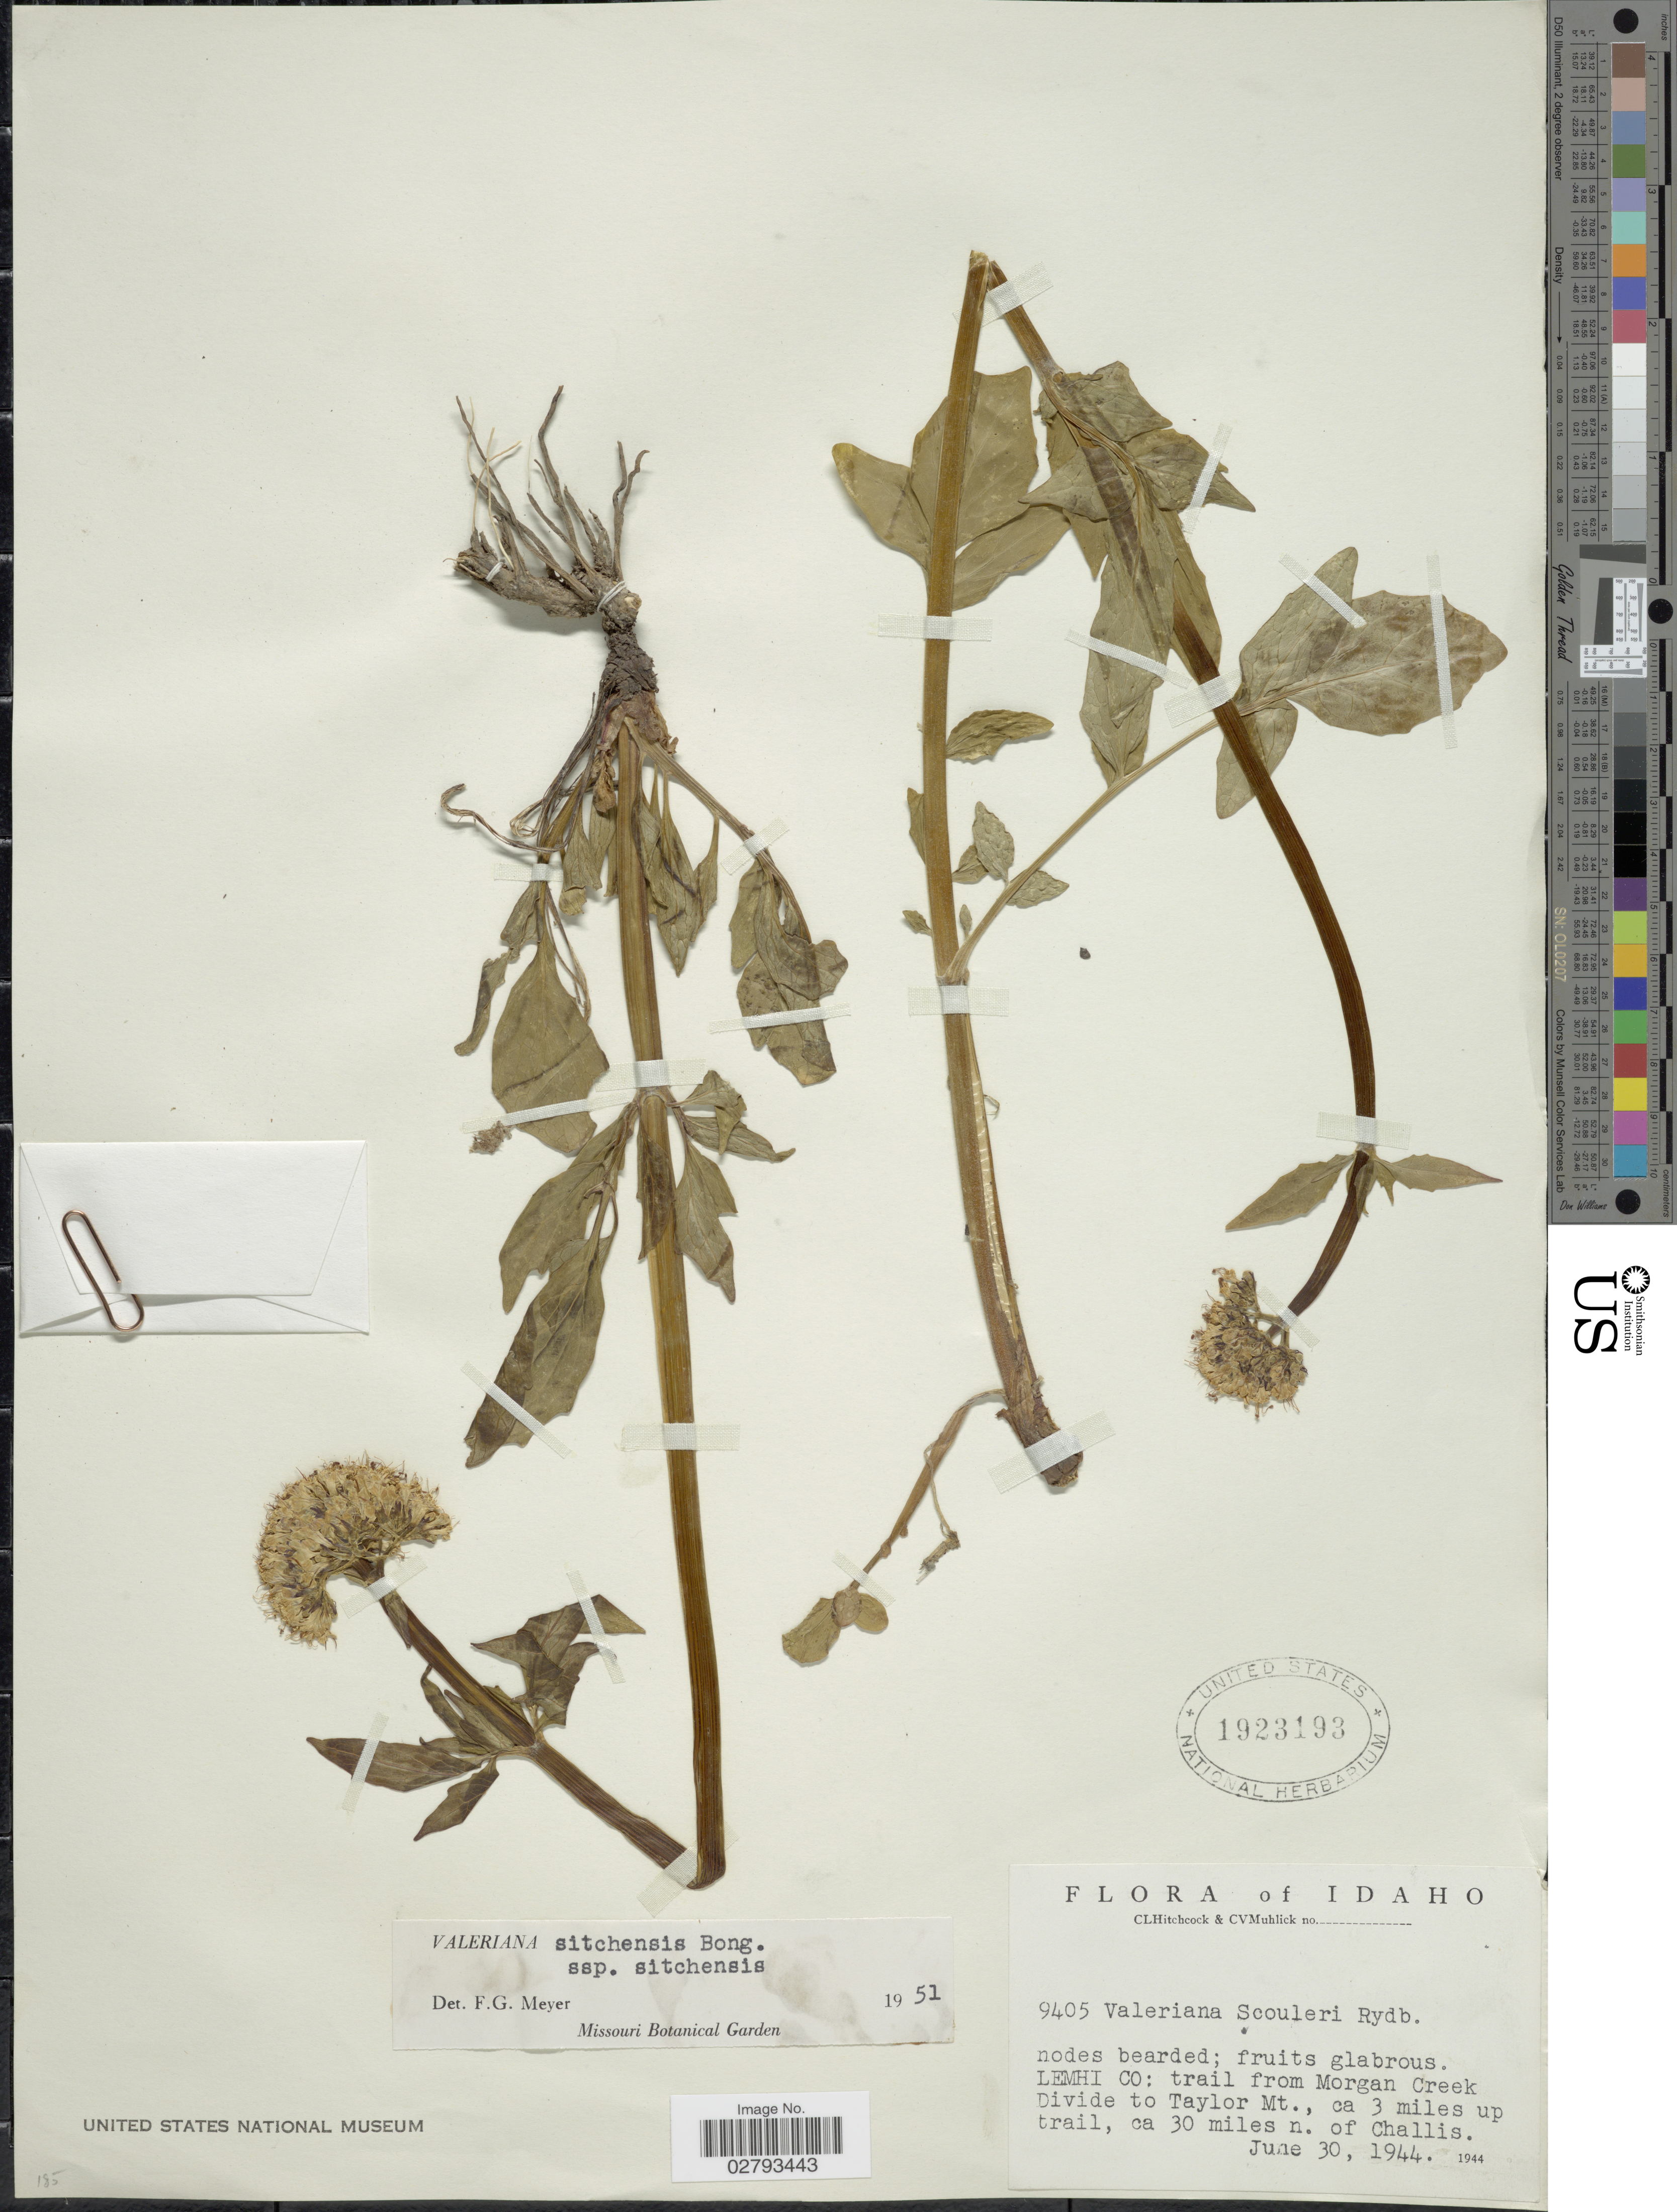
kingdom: Plantae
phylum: Tracheophyta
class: Magnoliopsida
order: Dipsacales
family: Caprifoliaceae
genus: Valeriana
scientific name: Valeriana sitchensis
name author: Bong.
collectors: C. L. Hitchcock & C. V. Muhlick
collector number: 9405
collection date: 1944-06-30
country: United States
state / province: Idaho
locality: Lemhi Co: trail from Morgan Creek Divide to Taylor Mt., ca 3 miles up trail, ca 30 miles n. of Challis.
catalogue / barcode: US 1923193